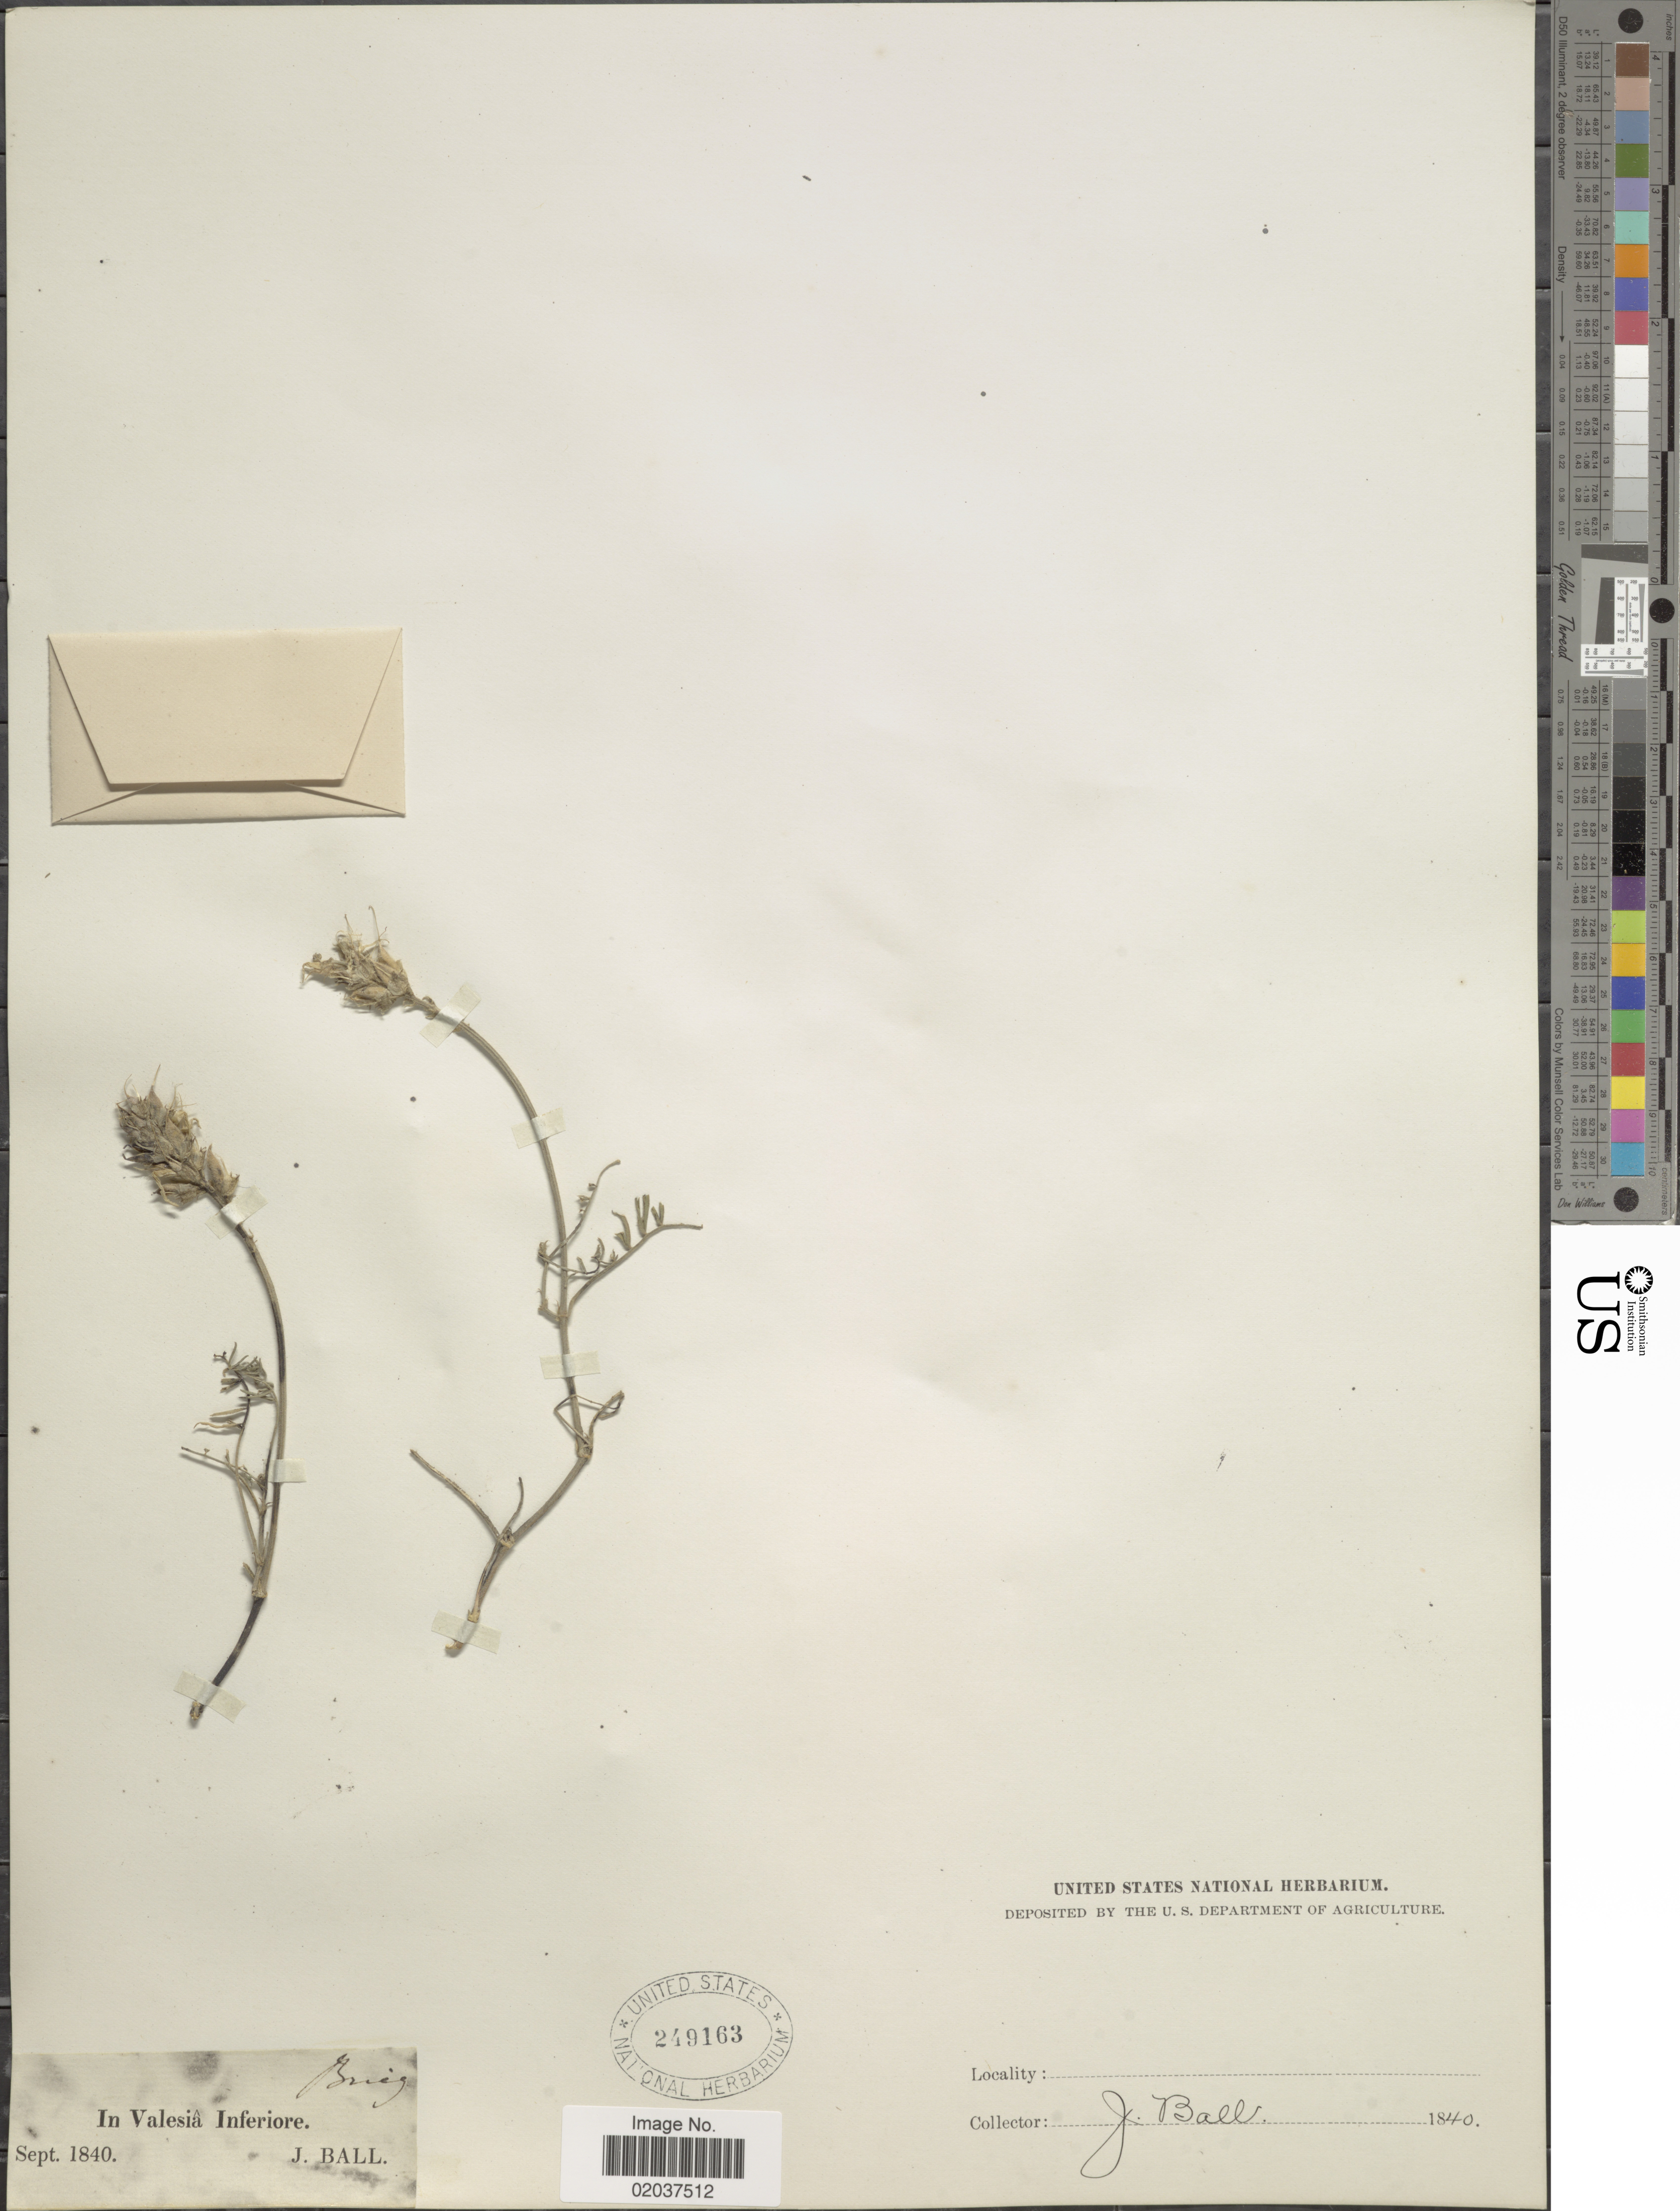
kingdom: Plantae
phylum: Tracheophyta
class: Magnoliopsida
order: Fabales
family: Fabaceae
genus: Astragalus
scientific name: Astragalus sp.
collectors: J. Ball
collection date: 1840-09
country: Switzerland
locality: Valesia Inferiore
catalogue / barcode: US 249163